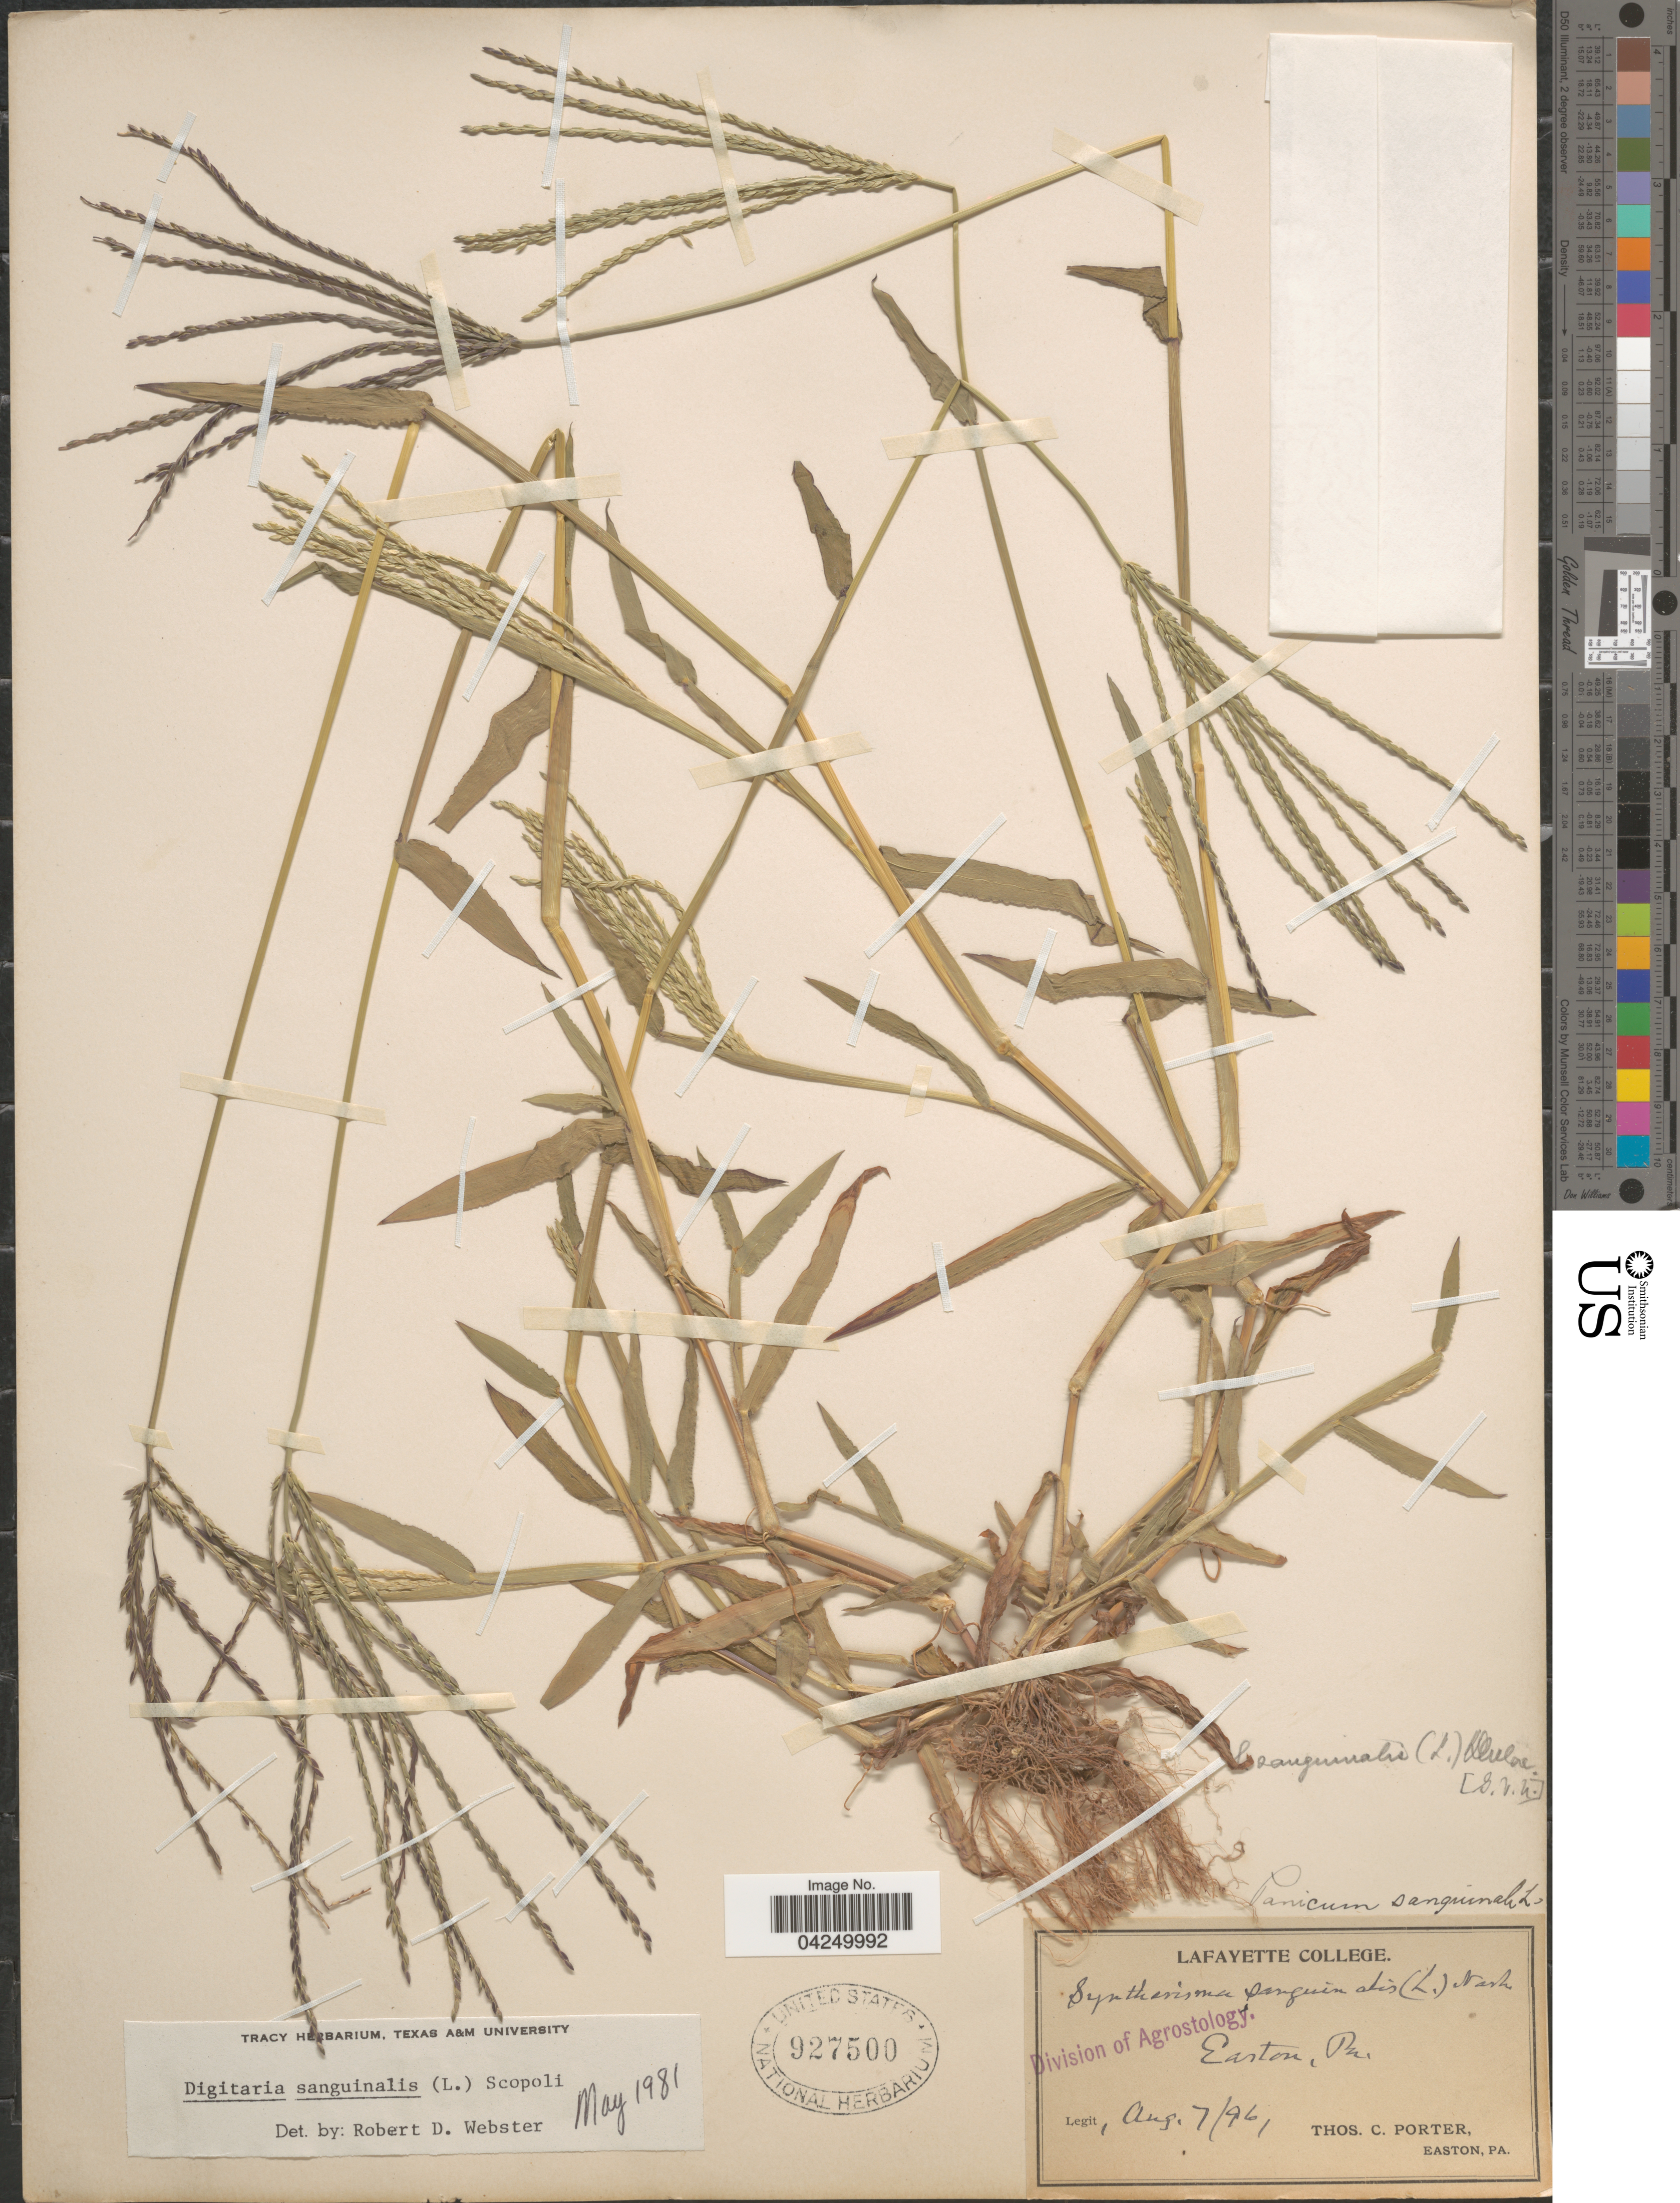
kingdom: Plantae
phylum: Tracheophyta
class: Liliopsida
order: Poales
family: Poaceae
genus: Digitaria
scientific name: Digitaria sanguinalis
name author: (L.) Scop.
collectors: T. Porter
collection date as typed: Transcribed d/m/y: 7/8/96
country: United States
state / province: Pennsylvania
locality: Easton.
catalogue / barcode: US 927500